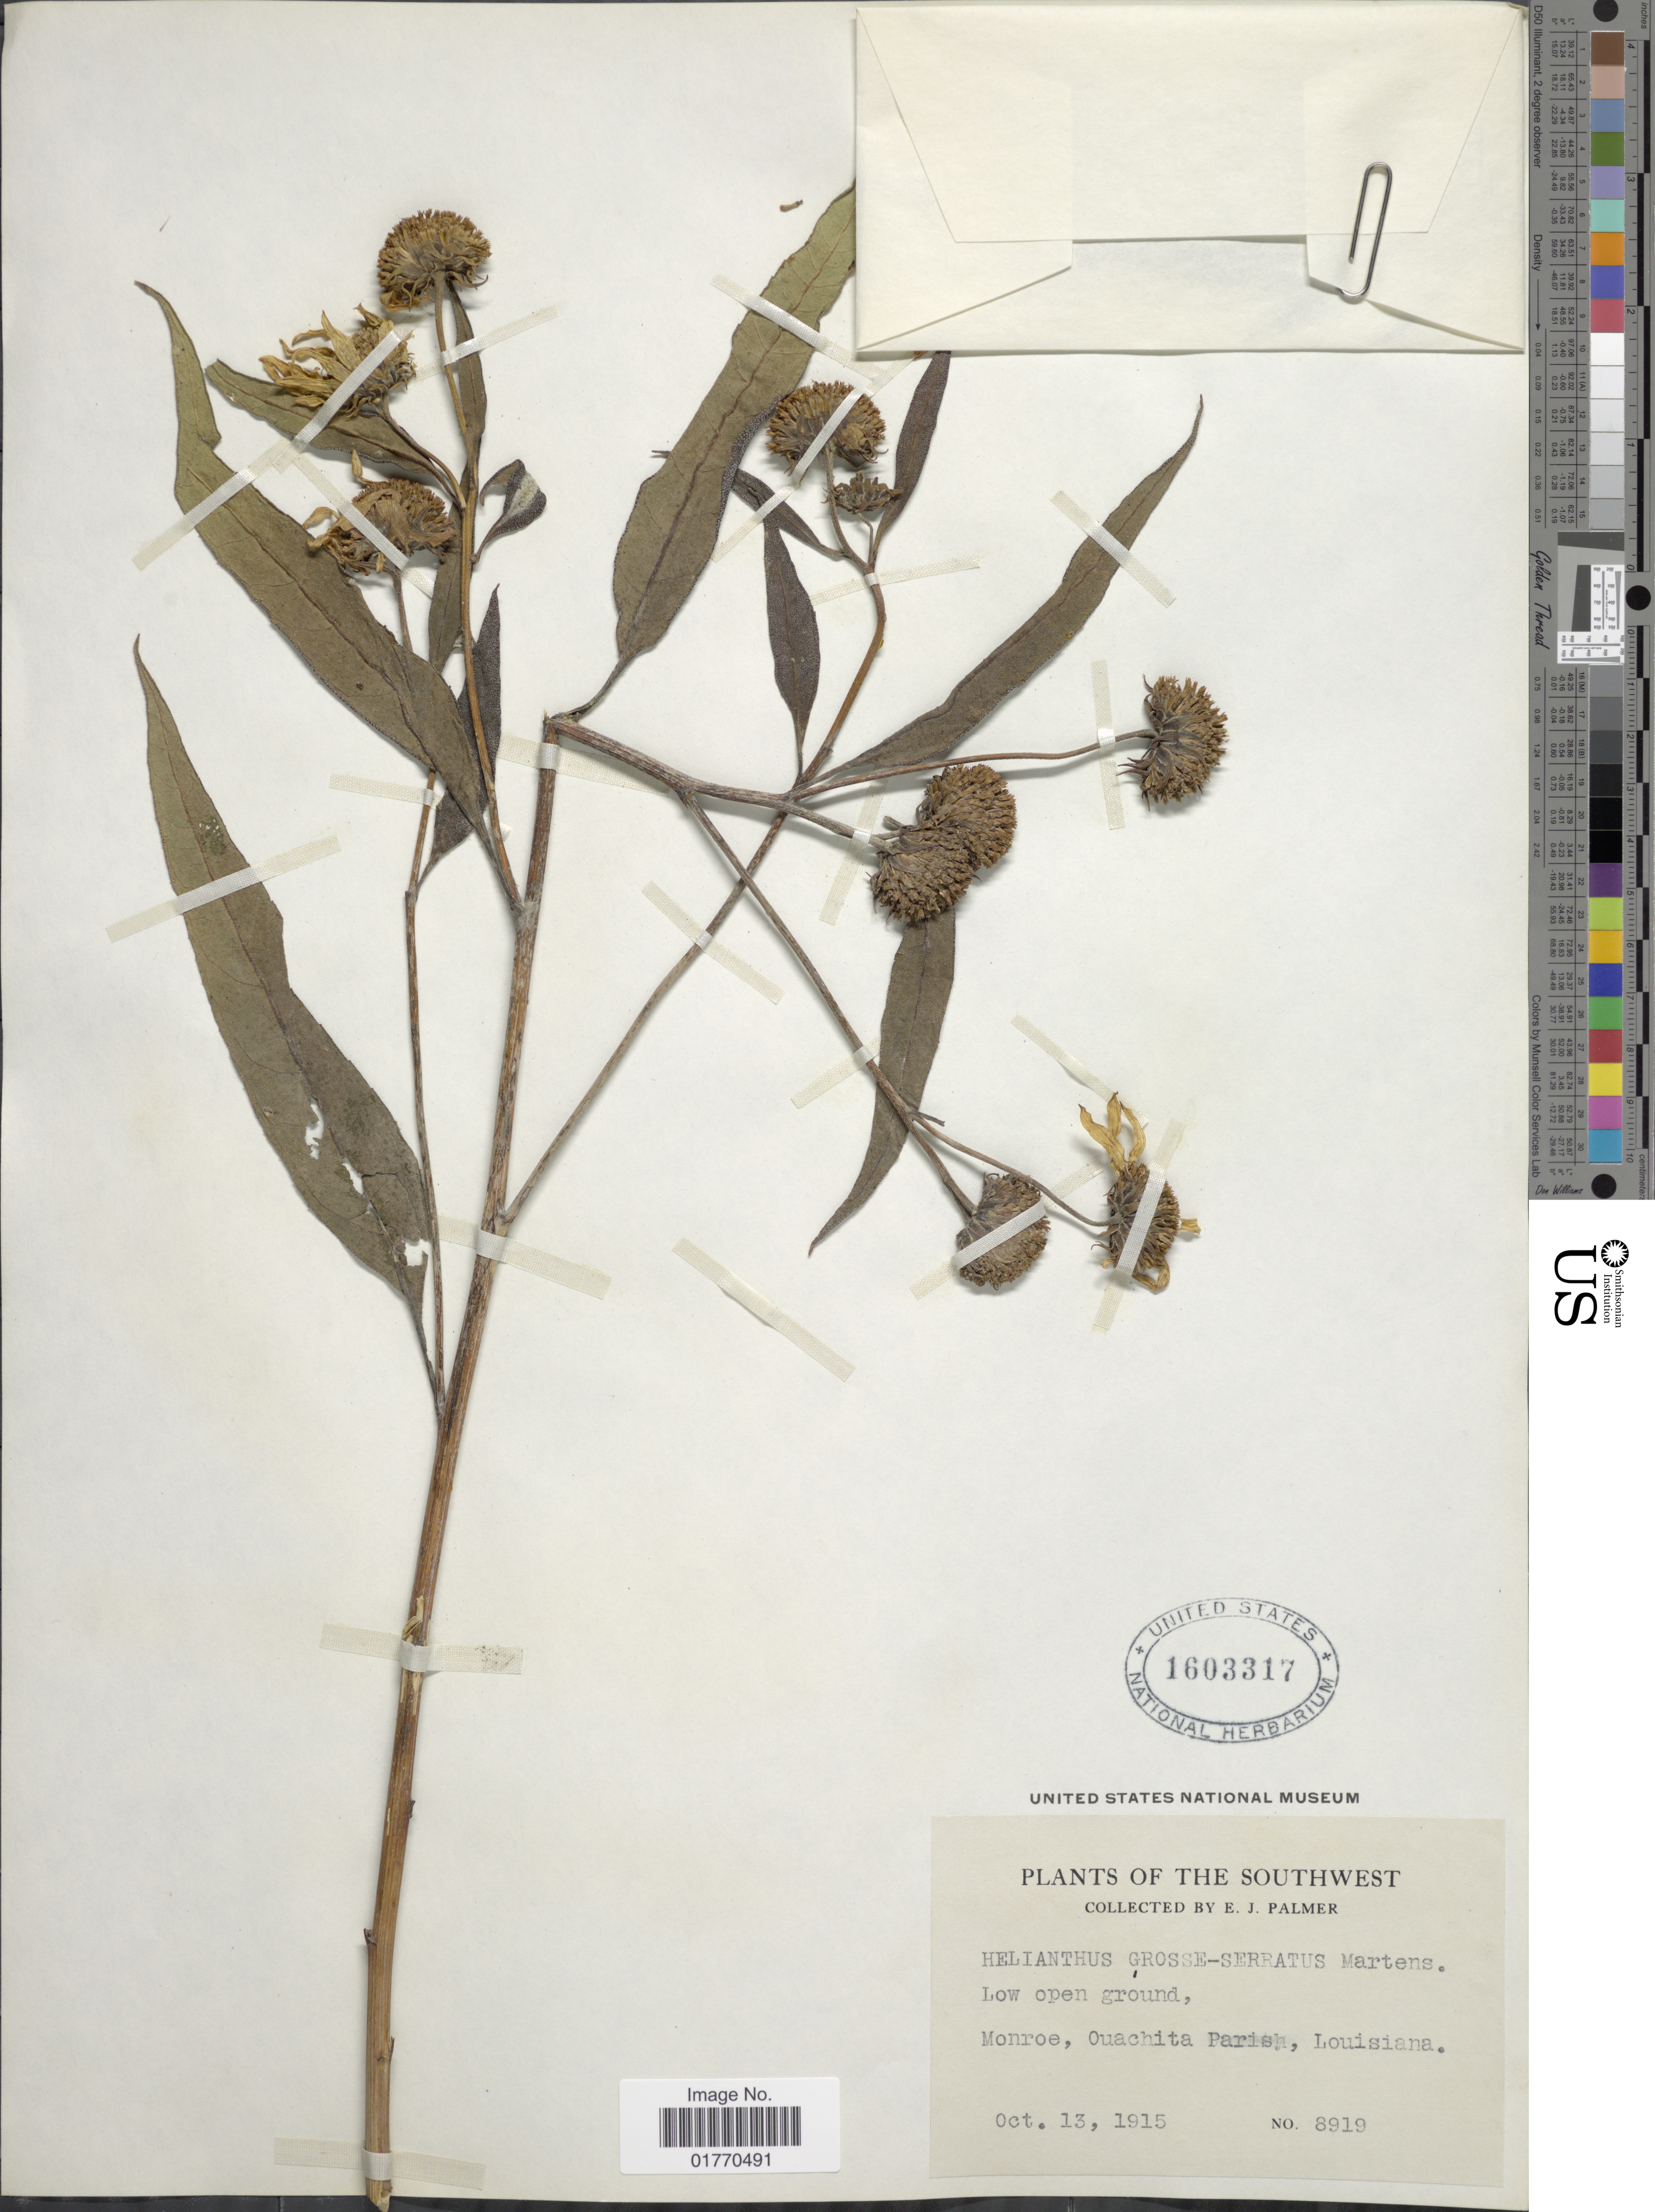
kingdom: Plantae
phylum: Tracheophyta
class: Magnoliopsida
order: Asterales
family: Asteraceae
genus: Helianthus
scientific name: Helianthus grosseserratus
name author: M. Martens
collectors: E. J. Palmer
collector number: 8919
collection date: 1915-10-13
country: United States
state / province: Louisiana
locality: The Southwest, Monroe, Ouachita Parish, Louisiana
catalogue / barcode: US 1603317